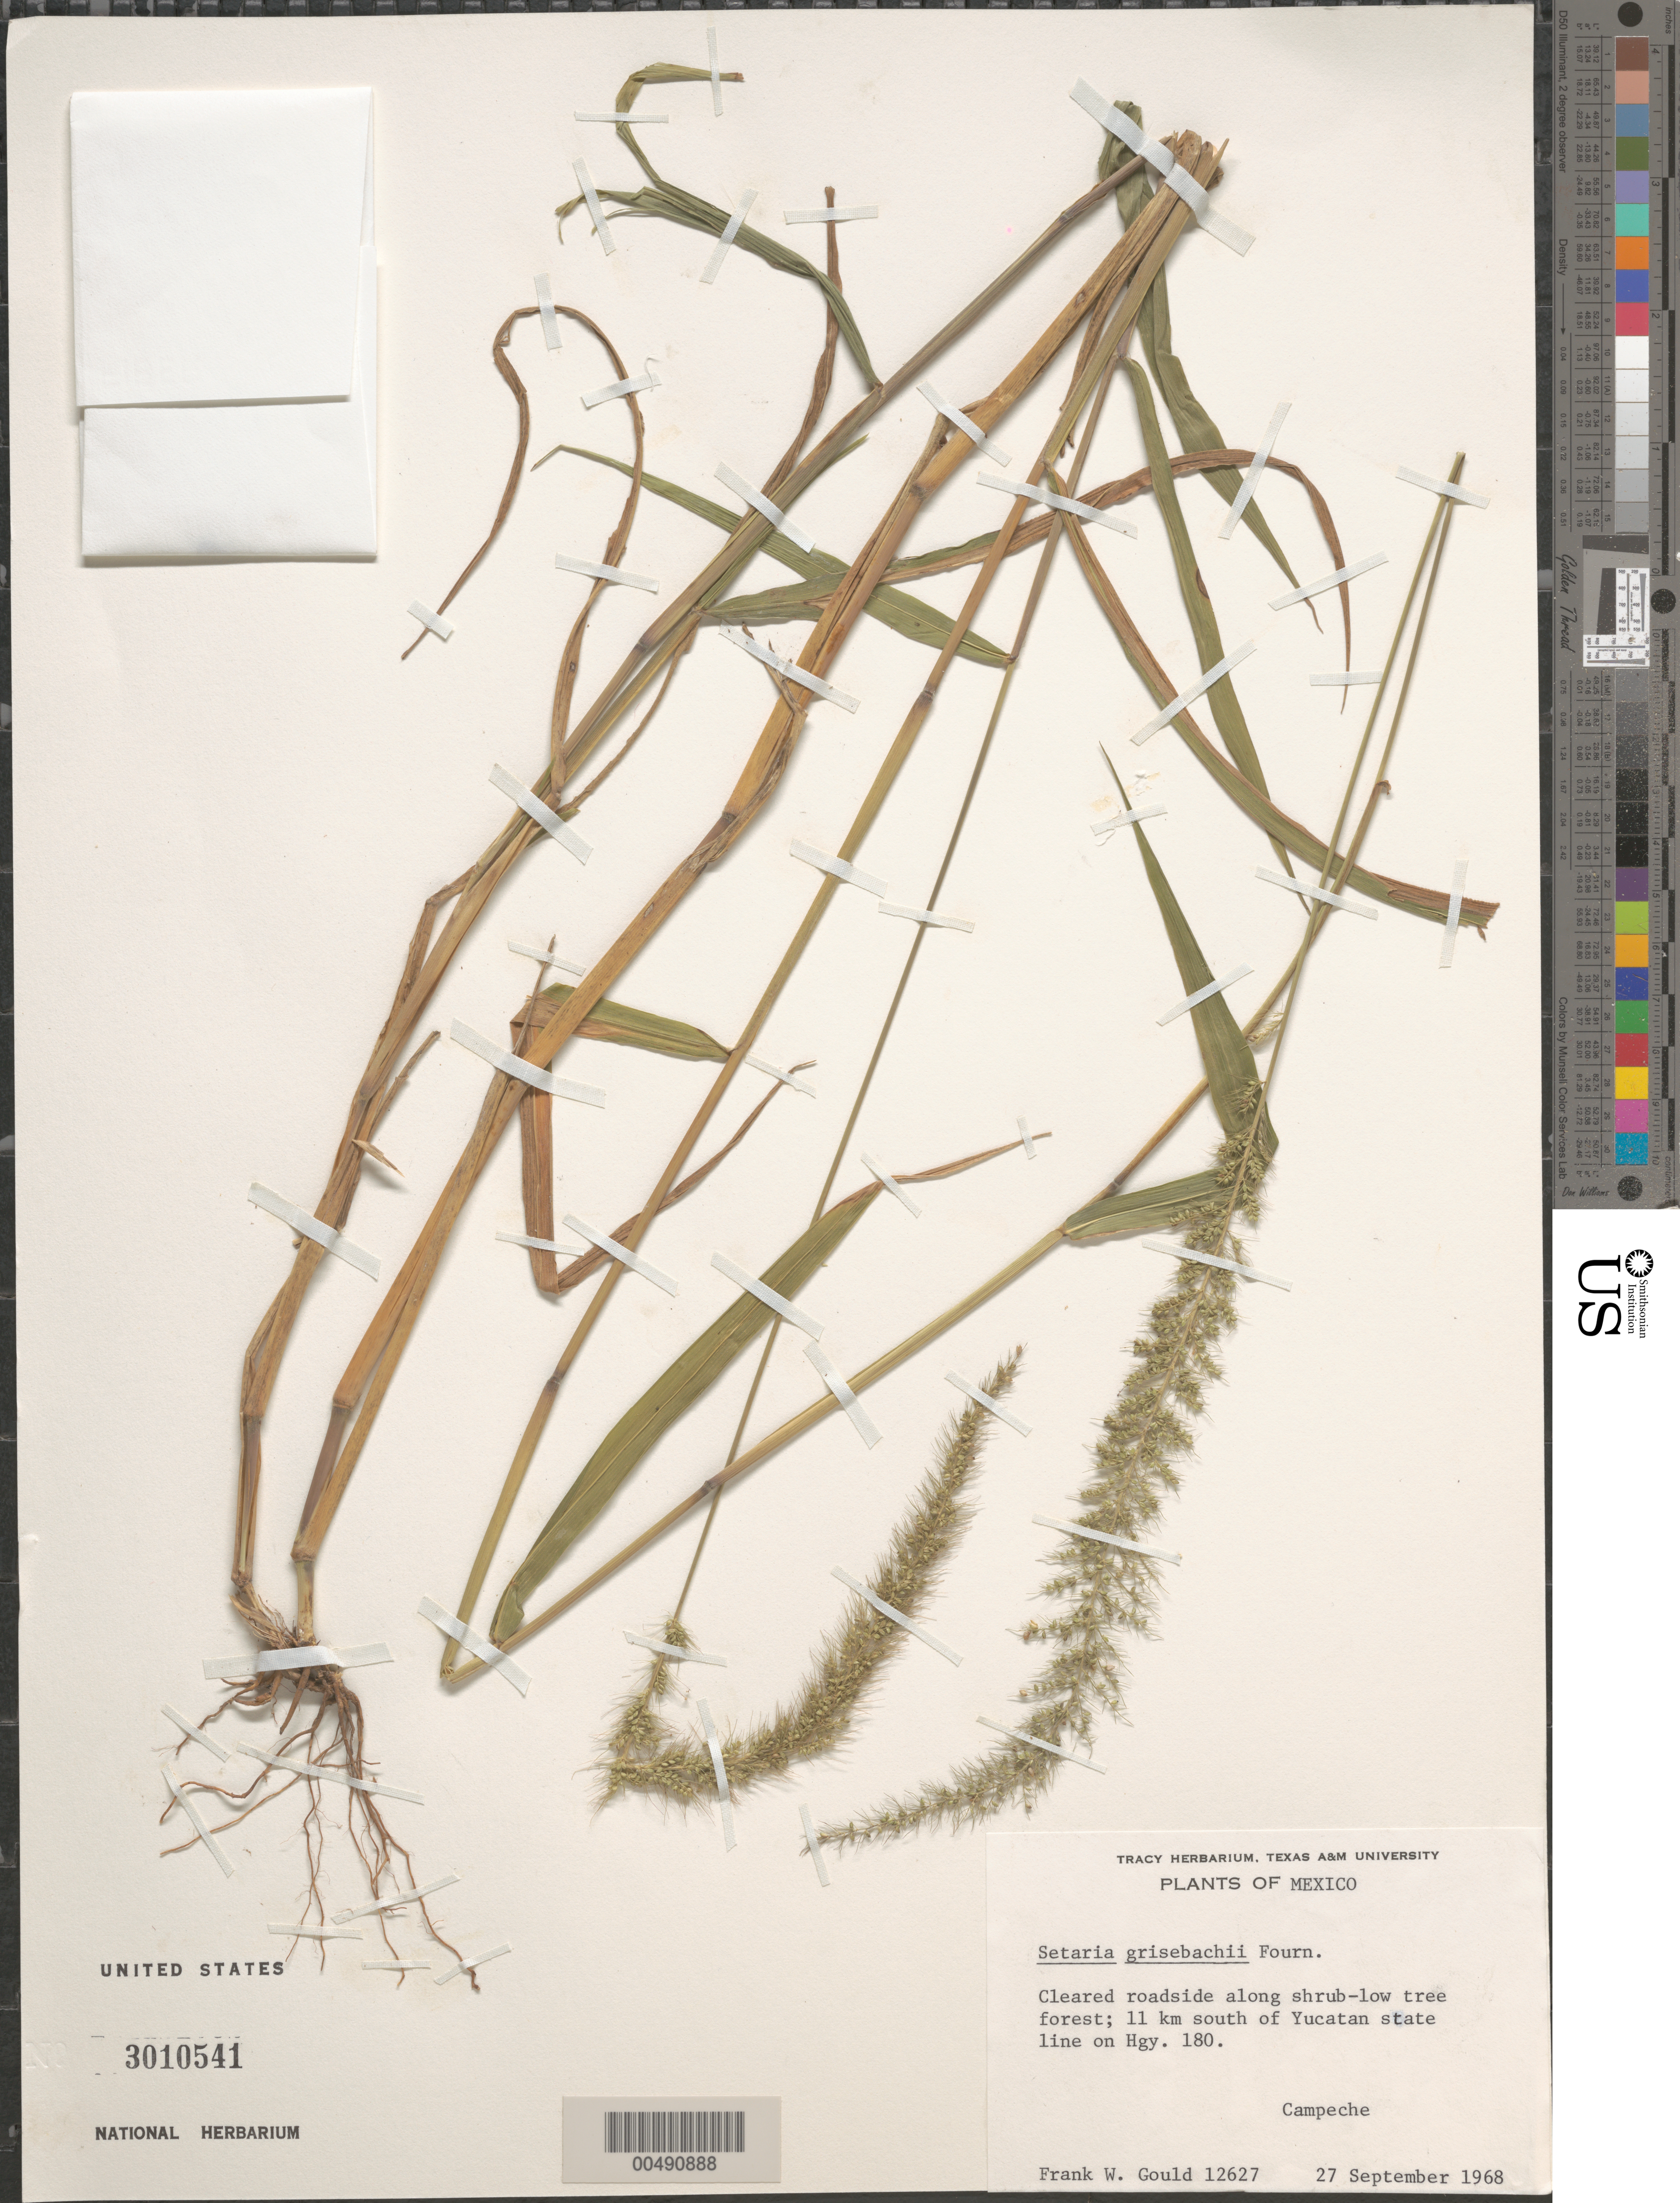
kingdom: Plantae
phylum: Tracheophyta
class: Liliopsida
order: Poales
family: Poaceae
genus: Setaria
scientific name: Setaria grisebachii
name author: E. Fourn.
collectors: F. W. Gould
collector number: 12627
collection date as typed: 27 Sep 1968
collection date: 1968-09-27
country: Mexico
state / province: Chiapas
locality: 11 km S of Yucatan state line on Hwy 180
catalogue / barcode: US 3010541